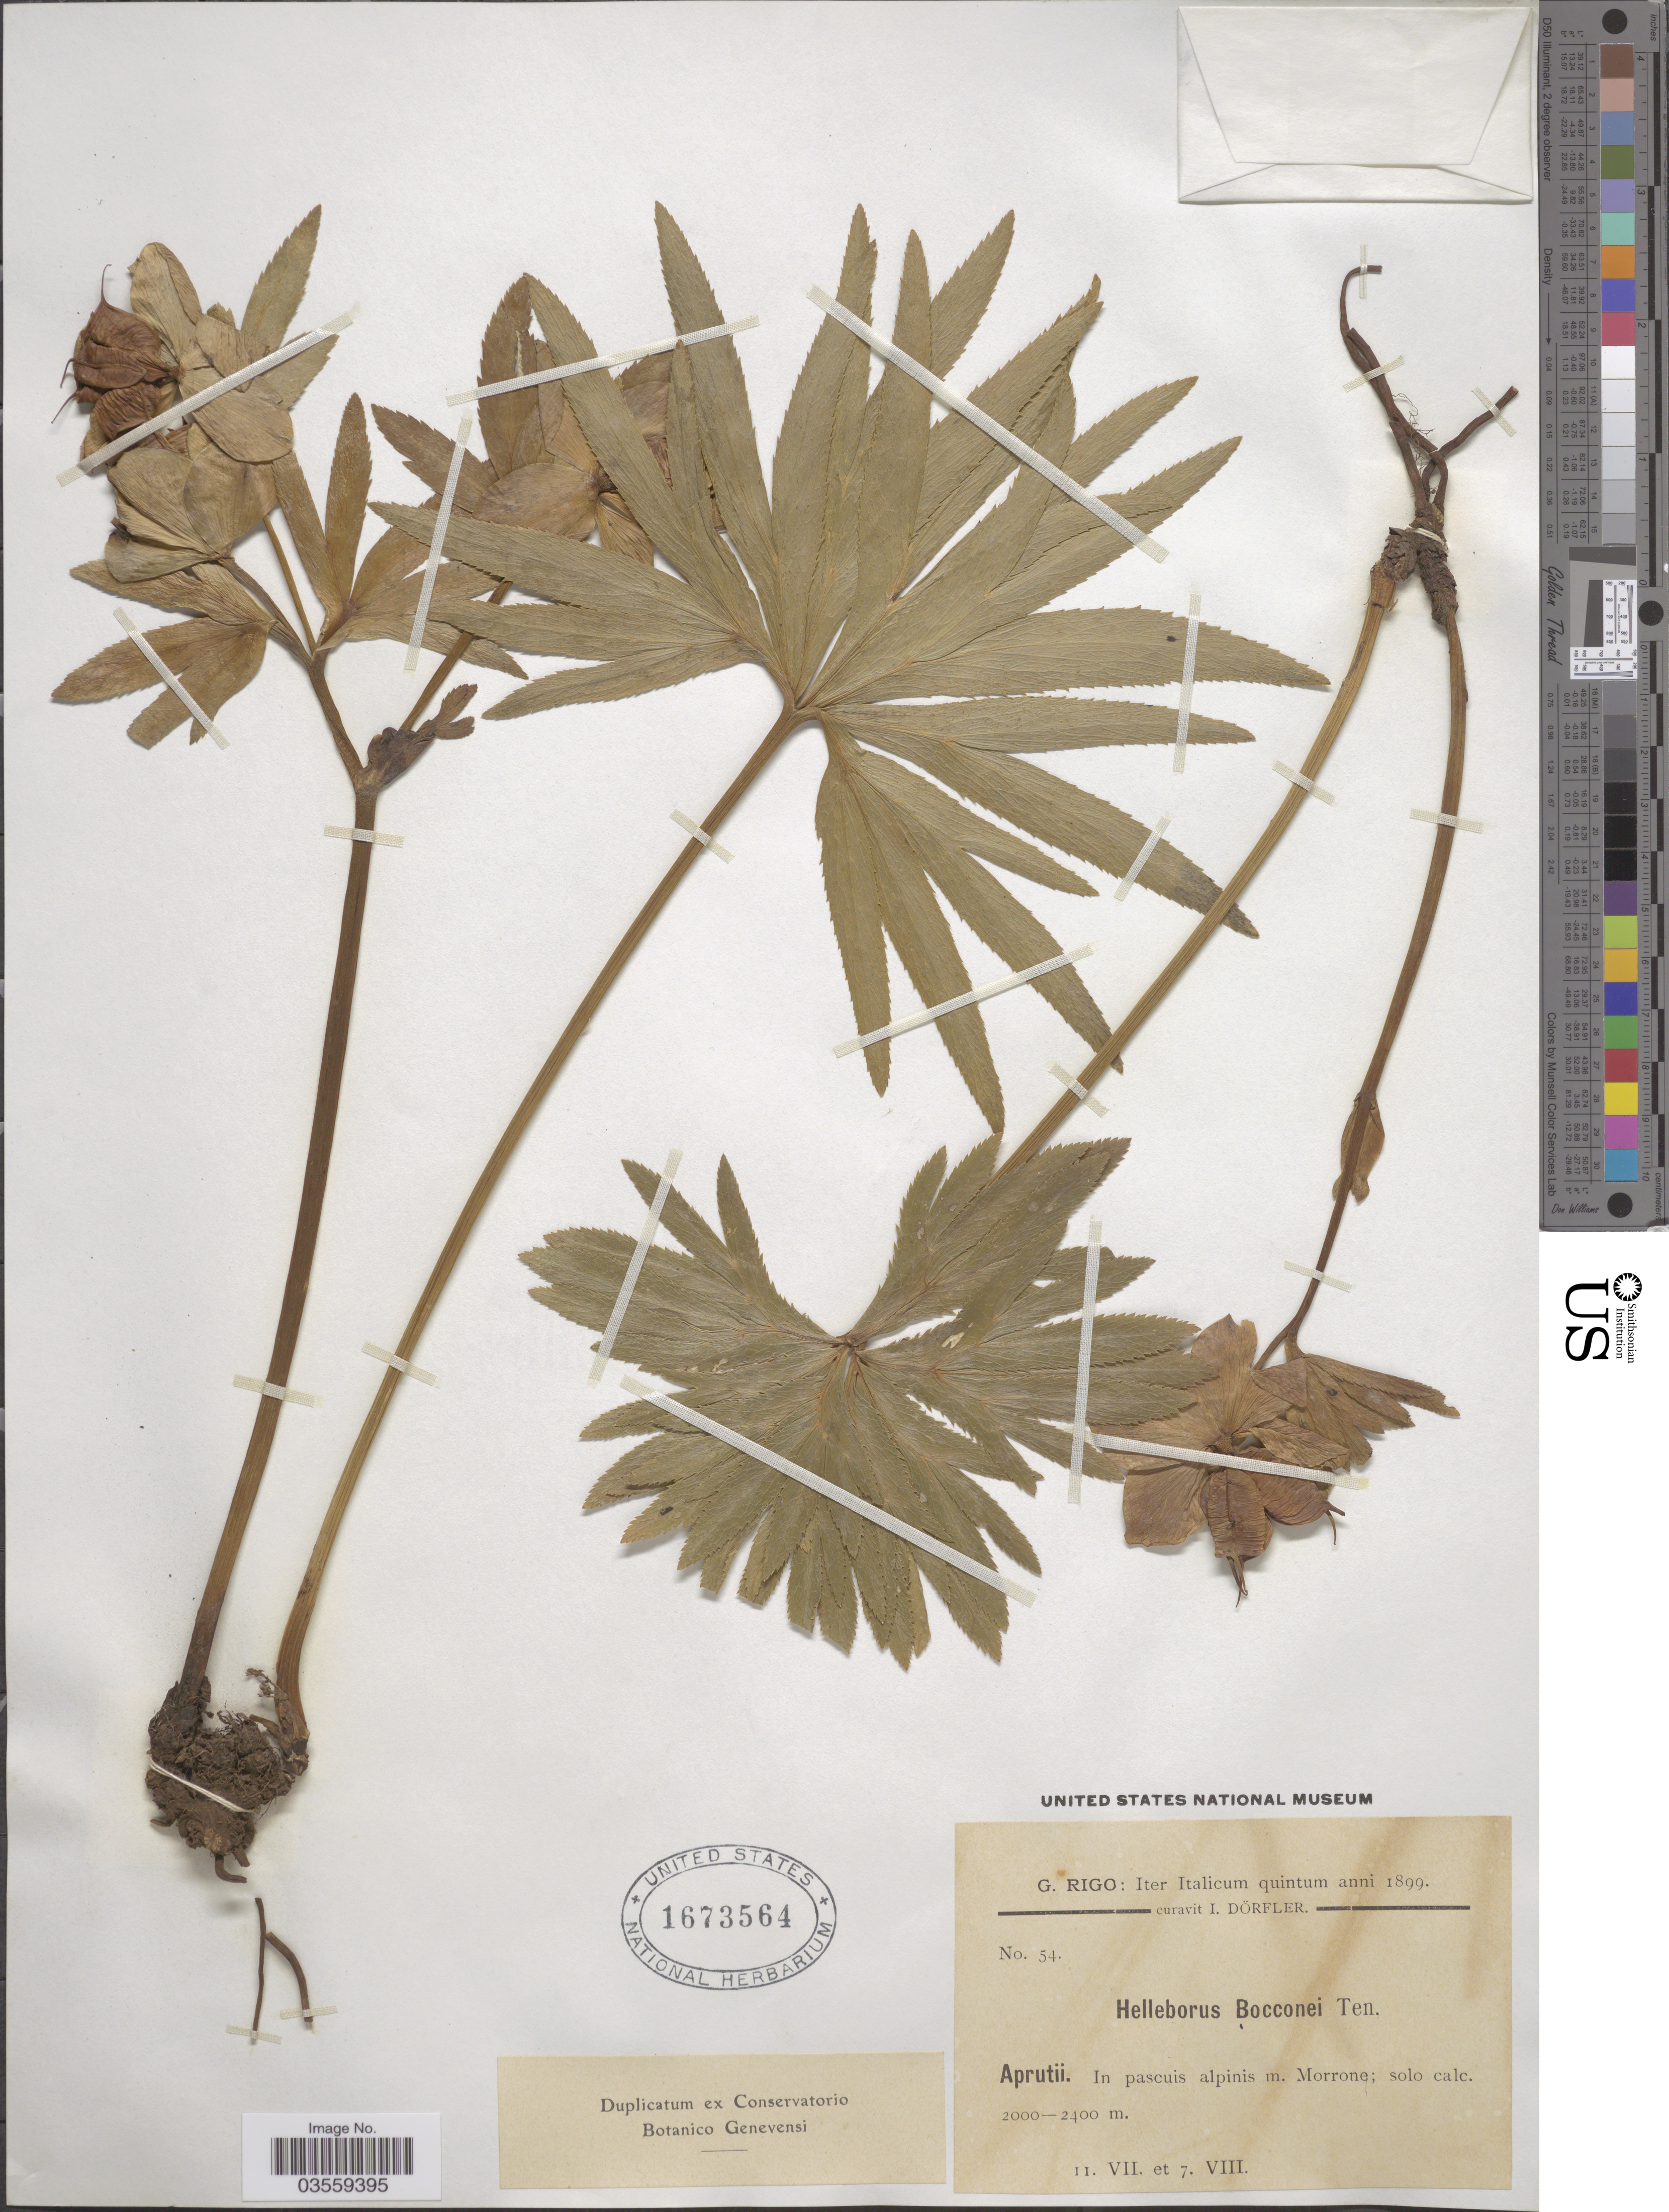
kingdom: Plantae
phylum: Tracheophyta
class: Magnoliopsida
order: Ranunculales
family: Ranunculaceae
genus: Helleborus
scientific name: Helleborus bocconei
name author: Ten.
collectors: G. Rigo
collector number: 54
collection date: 1899-07-11/1899-08-07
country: Italy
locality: Aprutii. In pascuis alpinis m. Morrone.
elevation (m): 2000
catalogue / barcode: US 1673564